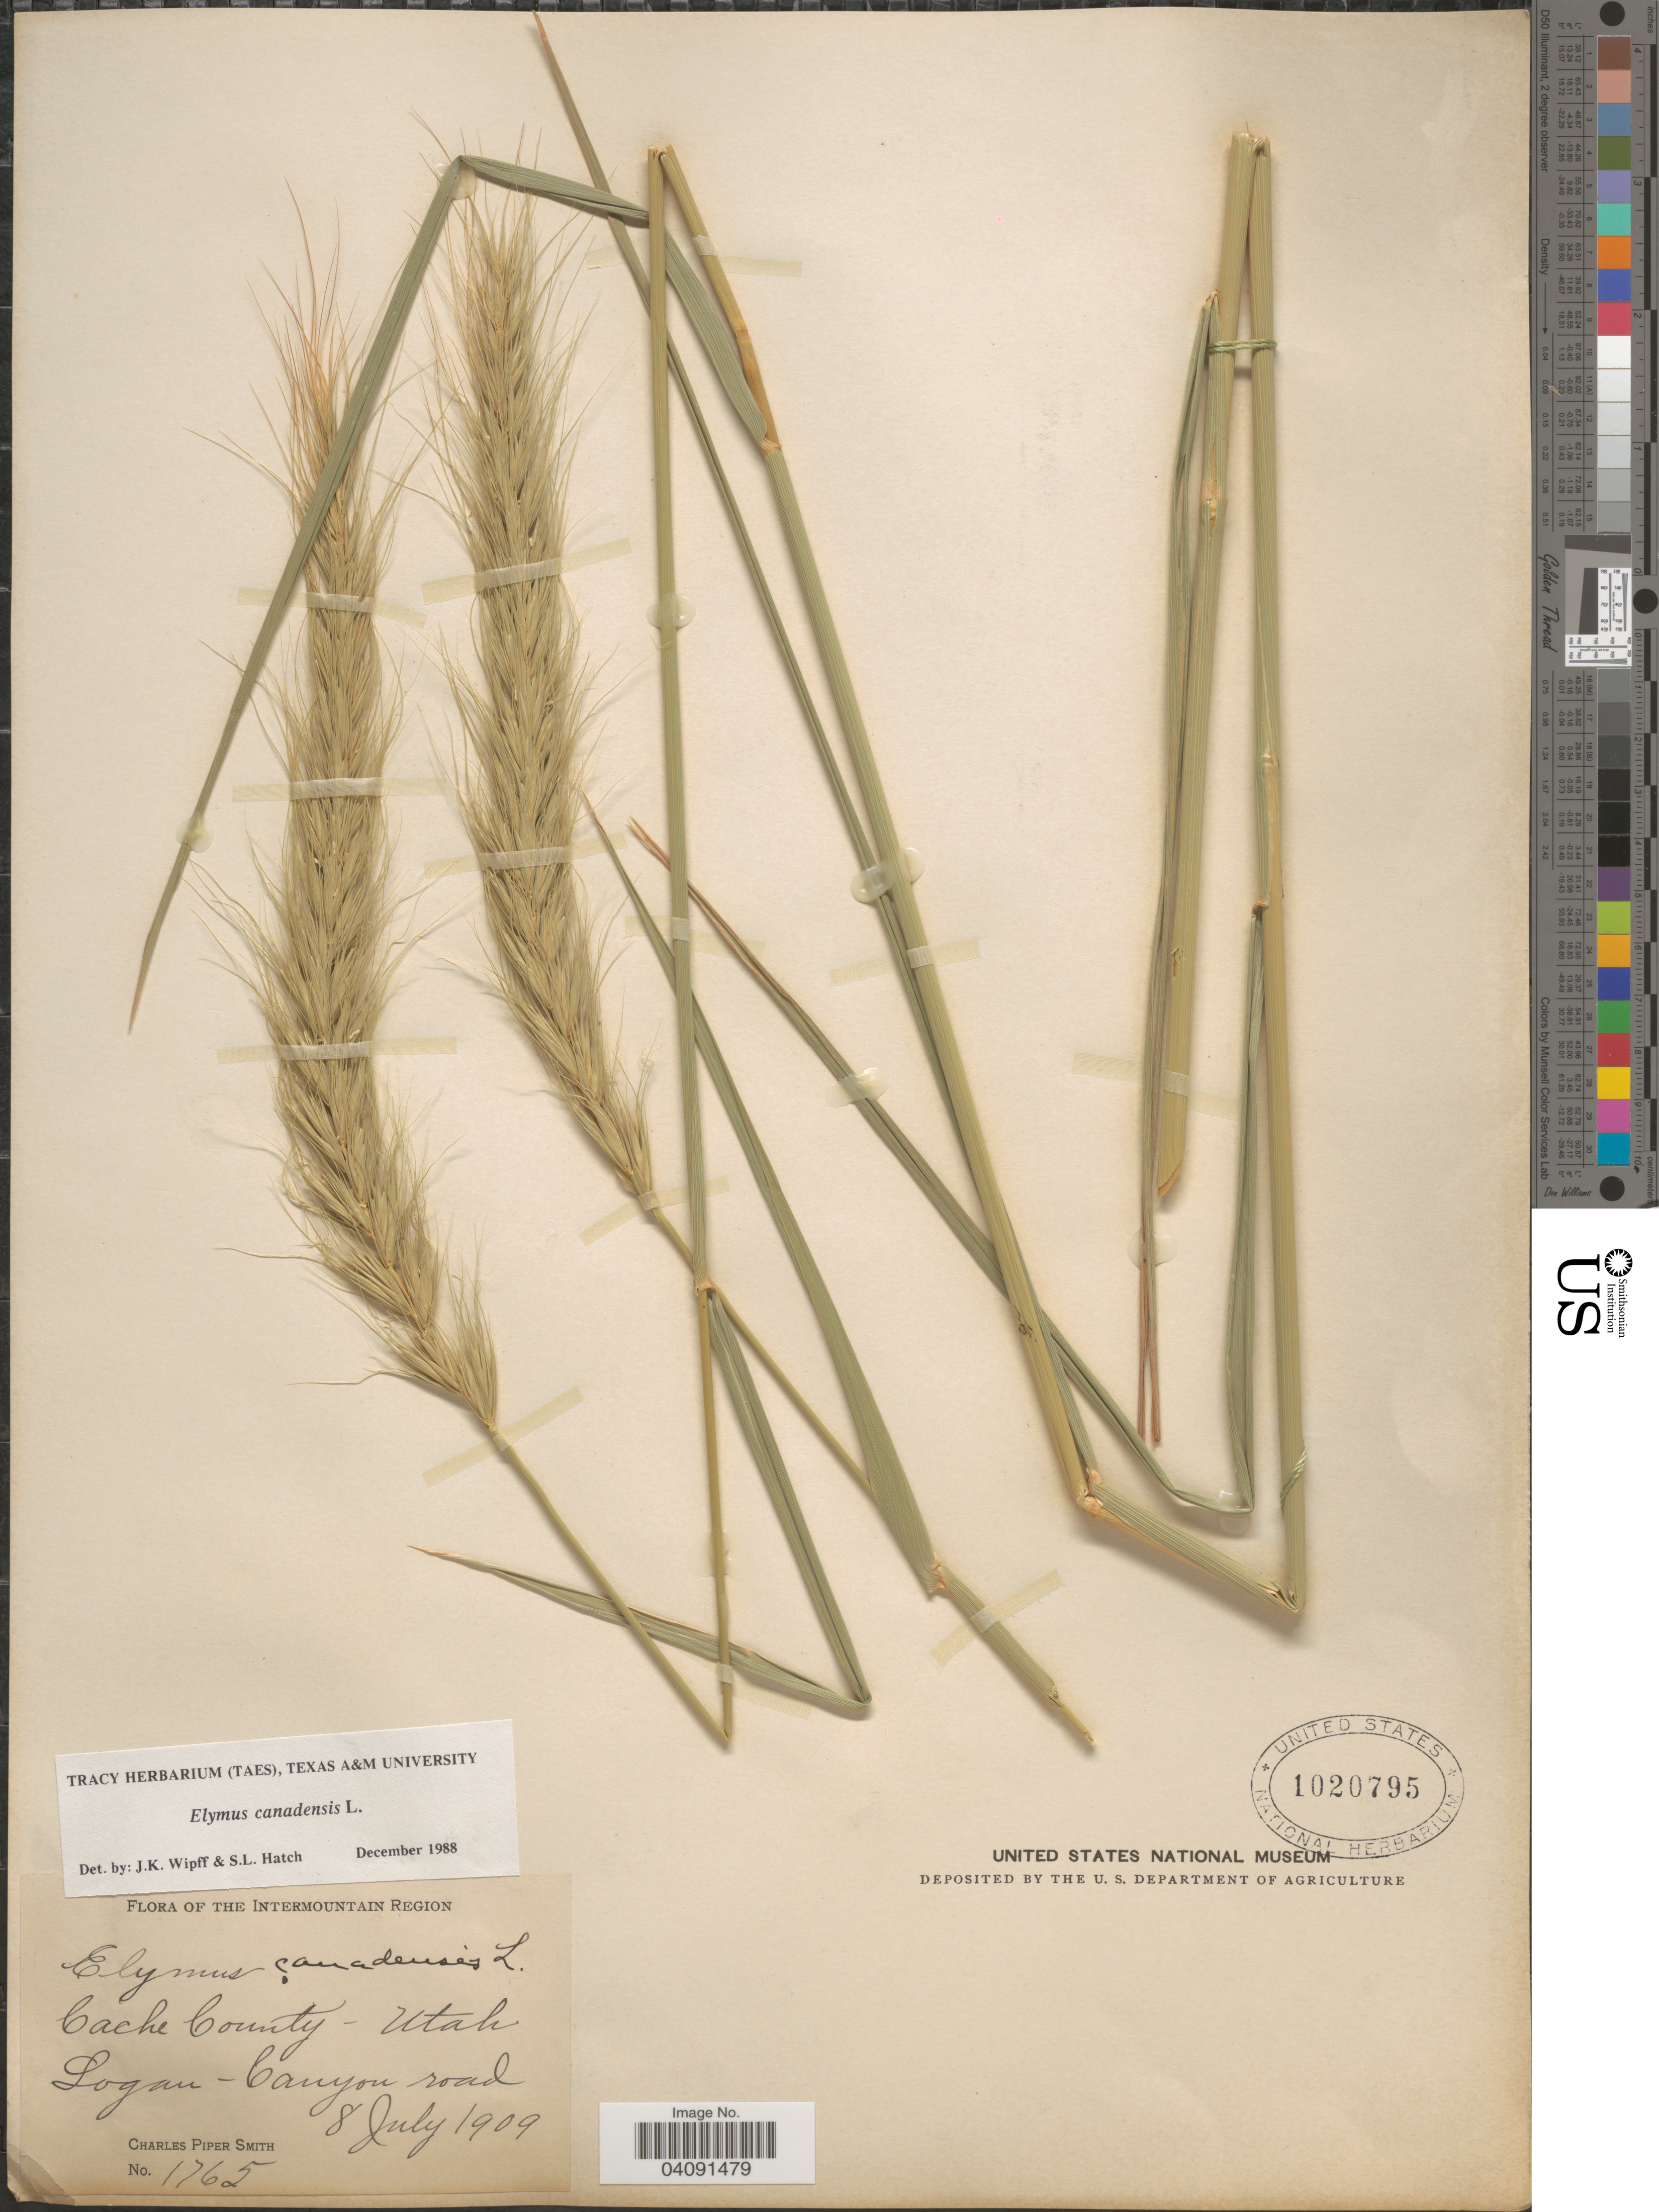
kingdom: Plantae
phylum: Tracheophyta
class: Liliopsida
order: Poales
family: Poaceae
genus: Elymus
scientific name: Elymus canadensis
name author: L.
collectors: C. P. Smith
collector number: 1765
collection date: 1909-07-08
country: United States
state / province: Utah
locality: The Intermountain Region. Cache County. Logan - Canyon road.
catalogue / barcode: US 1020795